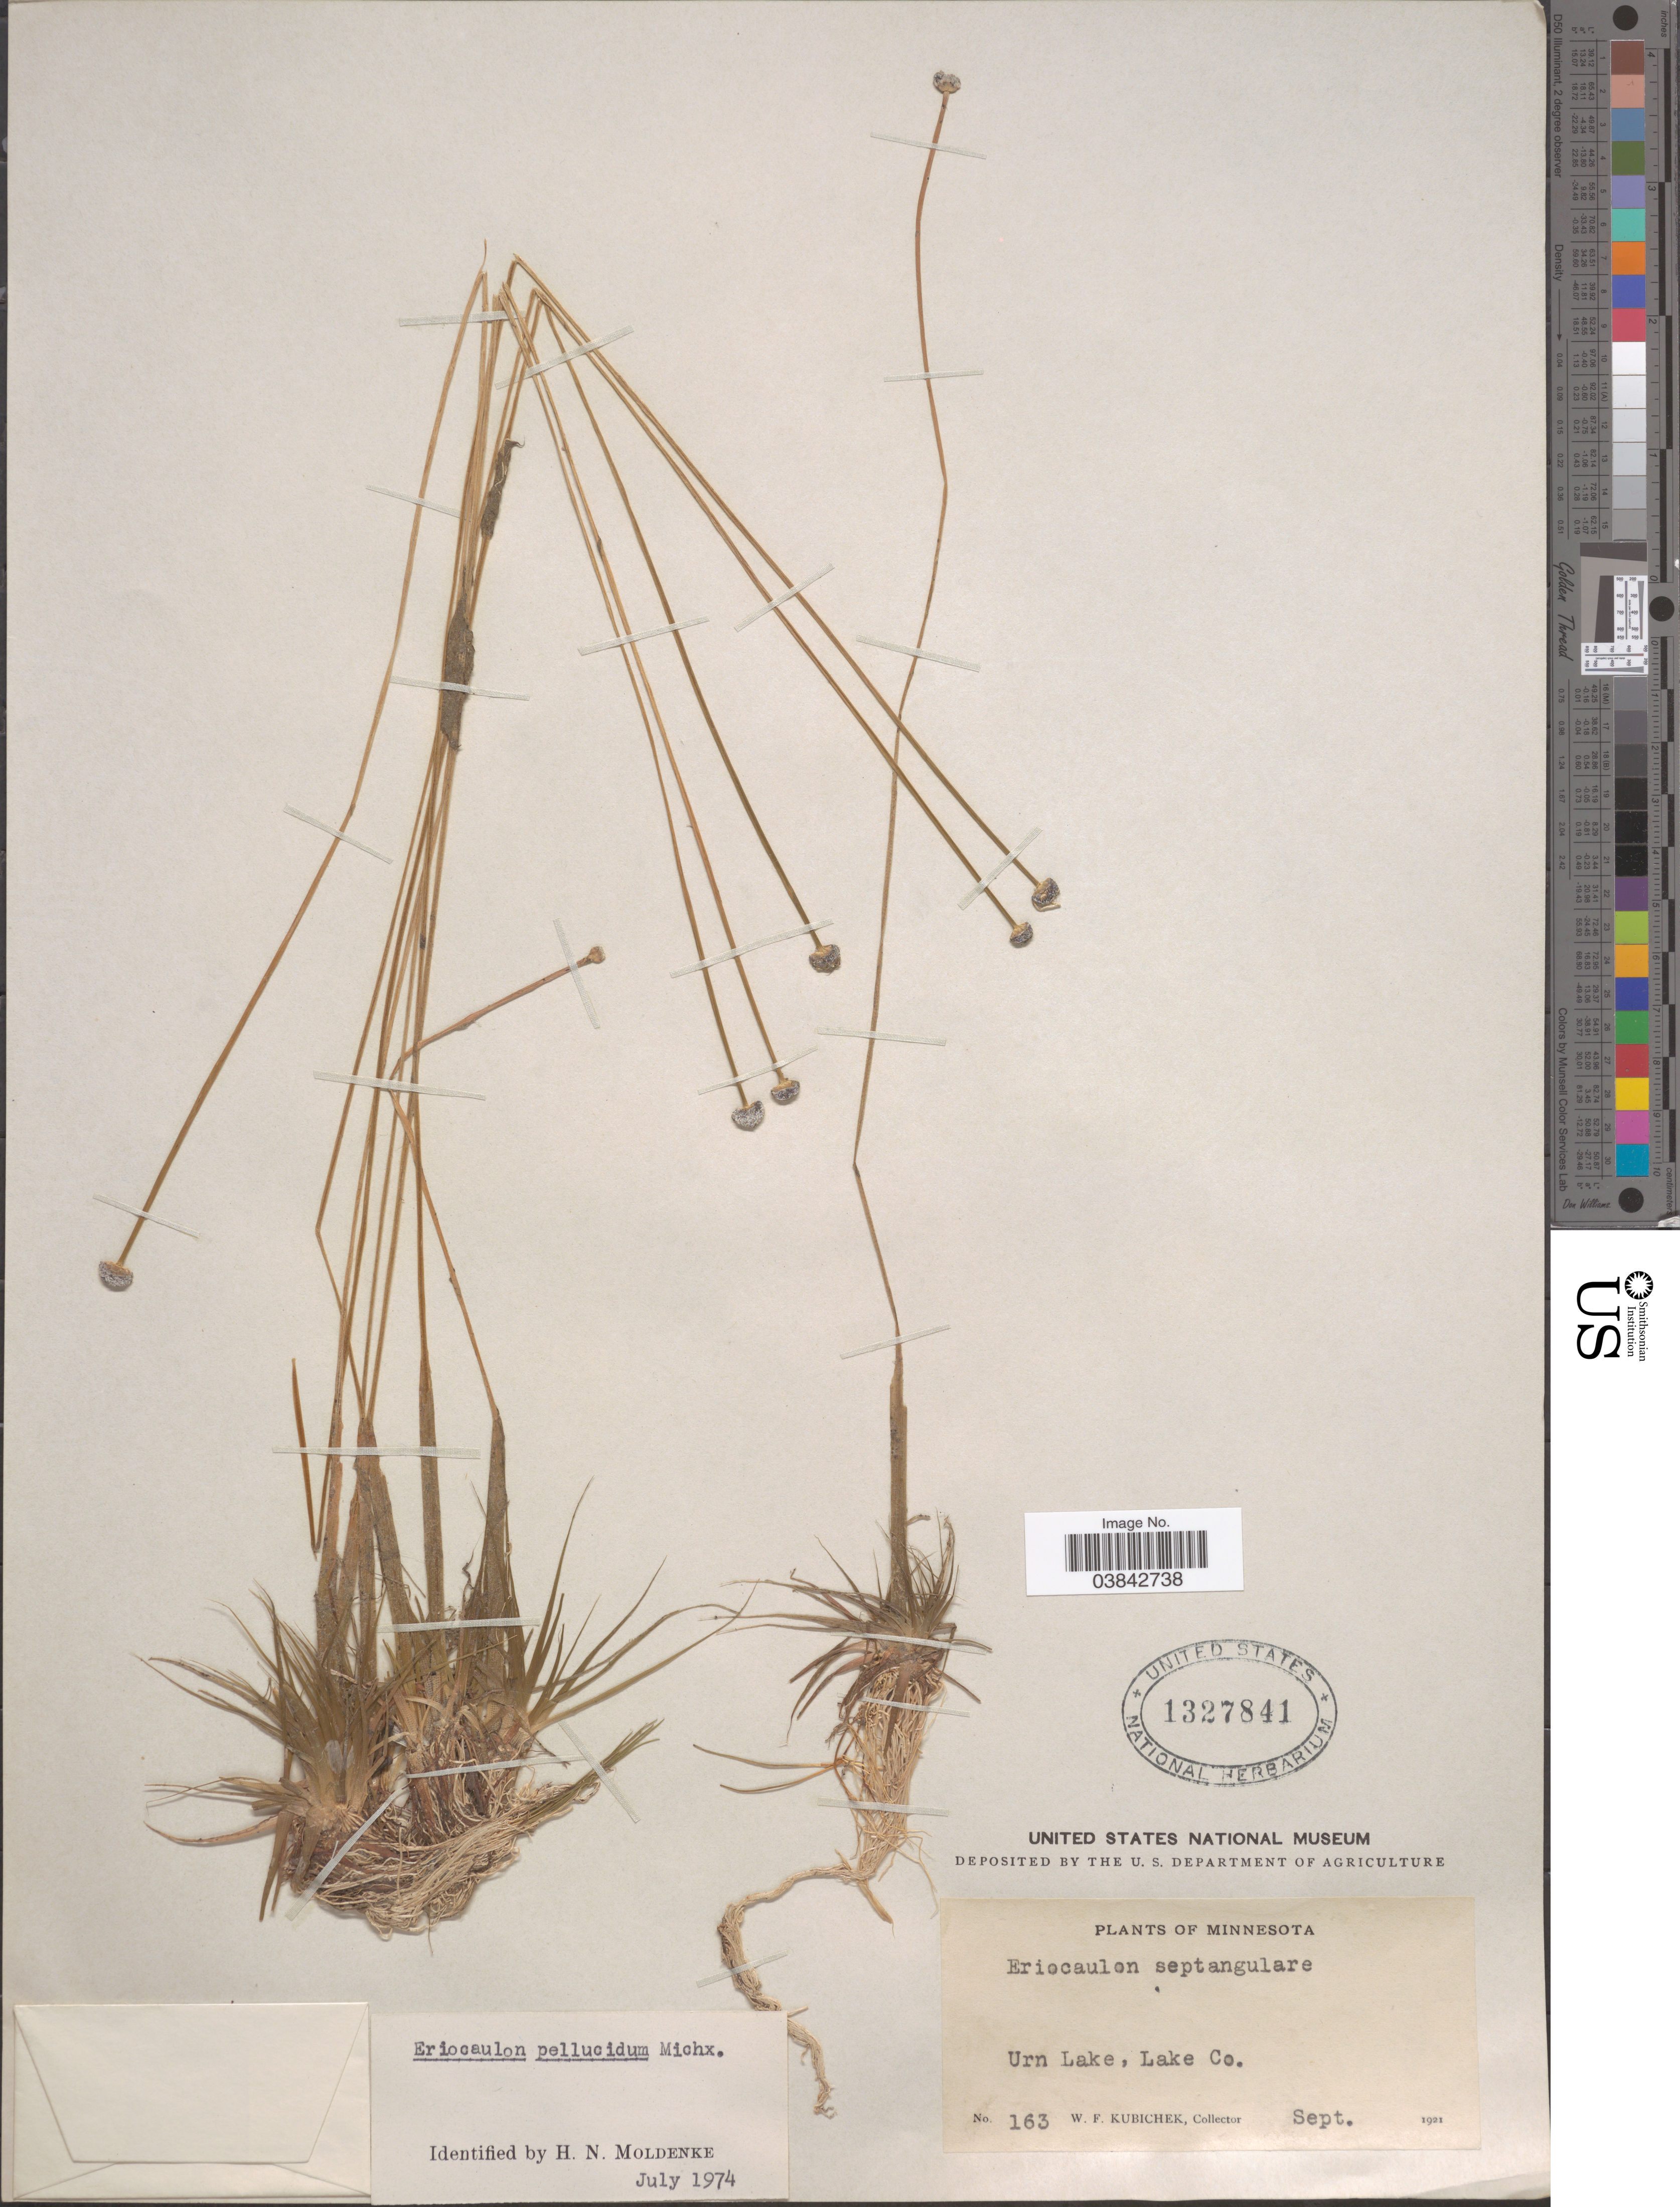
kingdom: Plantae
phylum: Tracheophyta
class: Liliopsida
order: Poales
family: Eriocaulaceae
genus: Eriocaulon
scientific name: Eriocaulon aquaticum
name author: (Hill) Druce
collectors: W. Kubichek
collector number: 163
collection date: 1921-09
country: United States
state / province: Minnesota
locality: Urn Lake, Lake Co.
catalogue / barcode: US 1327841